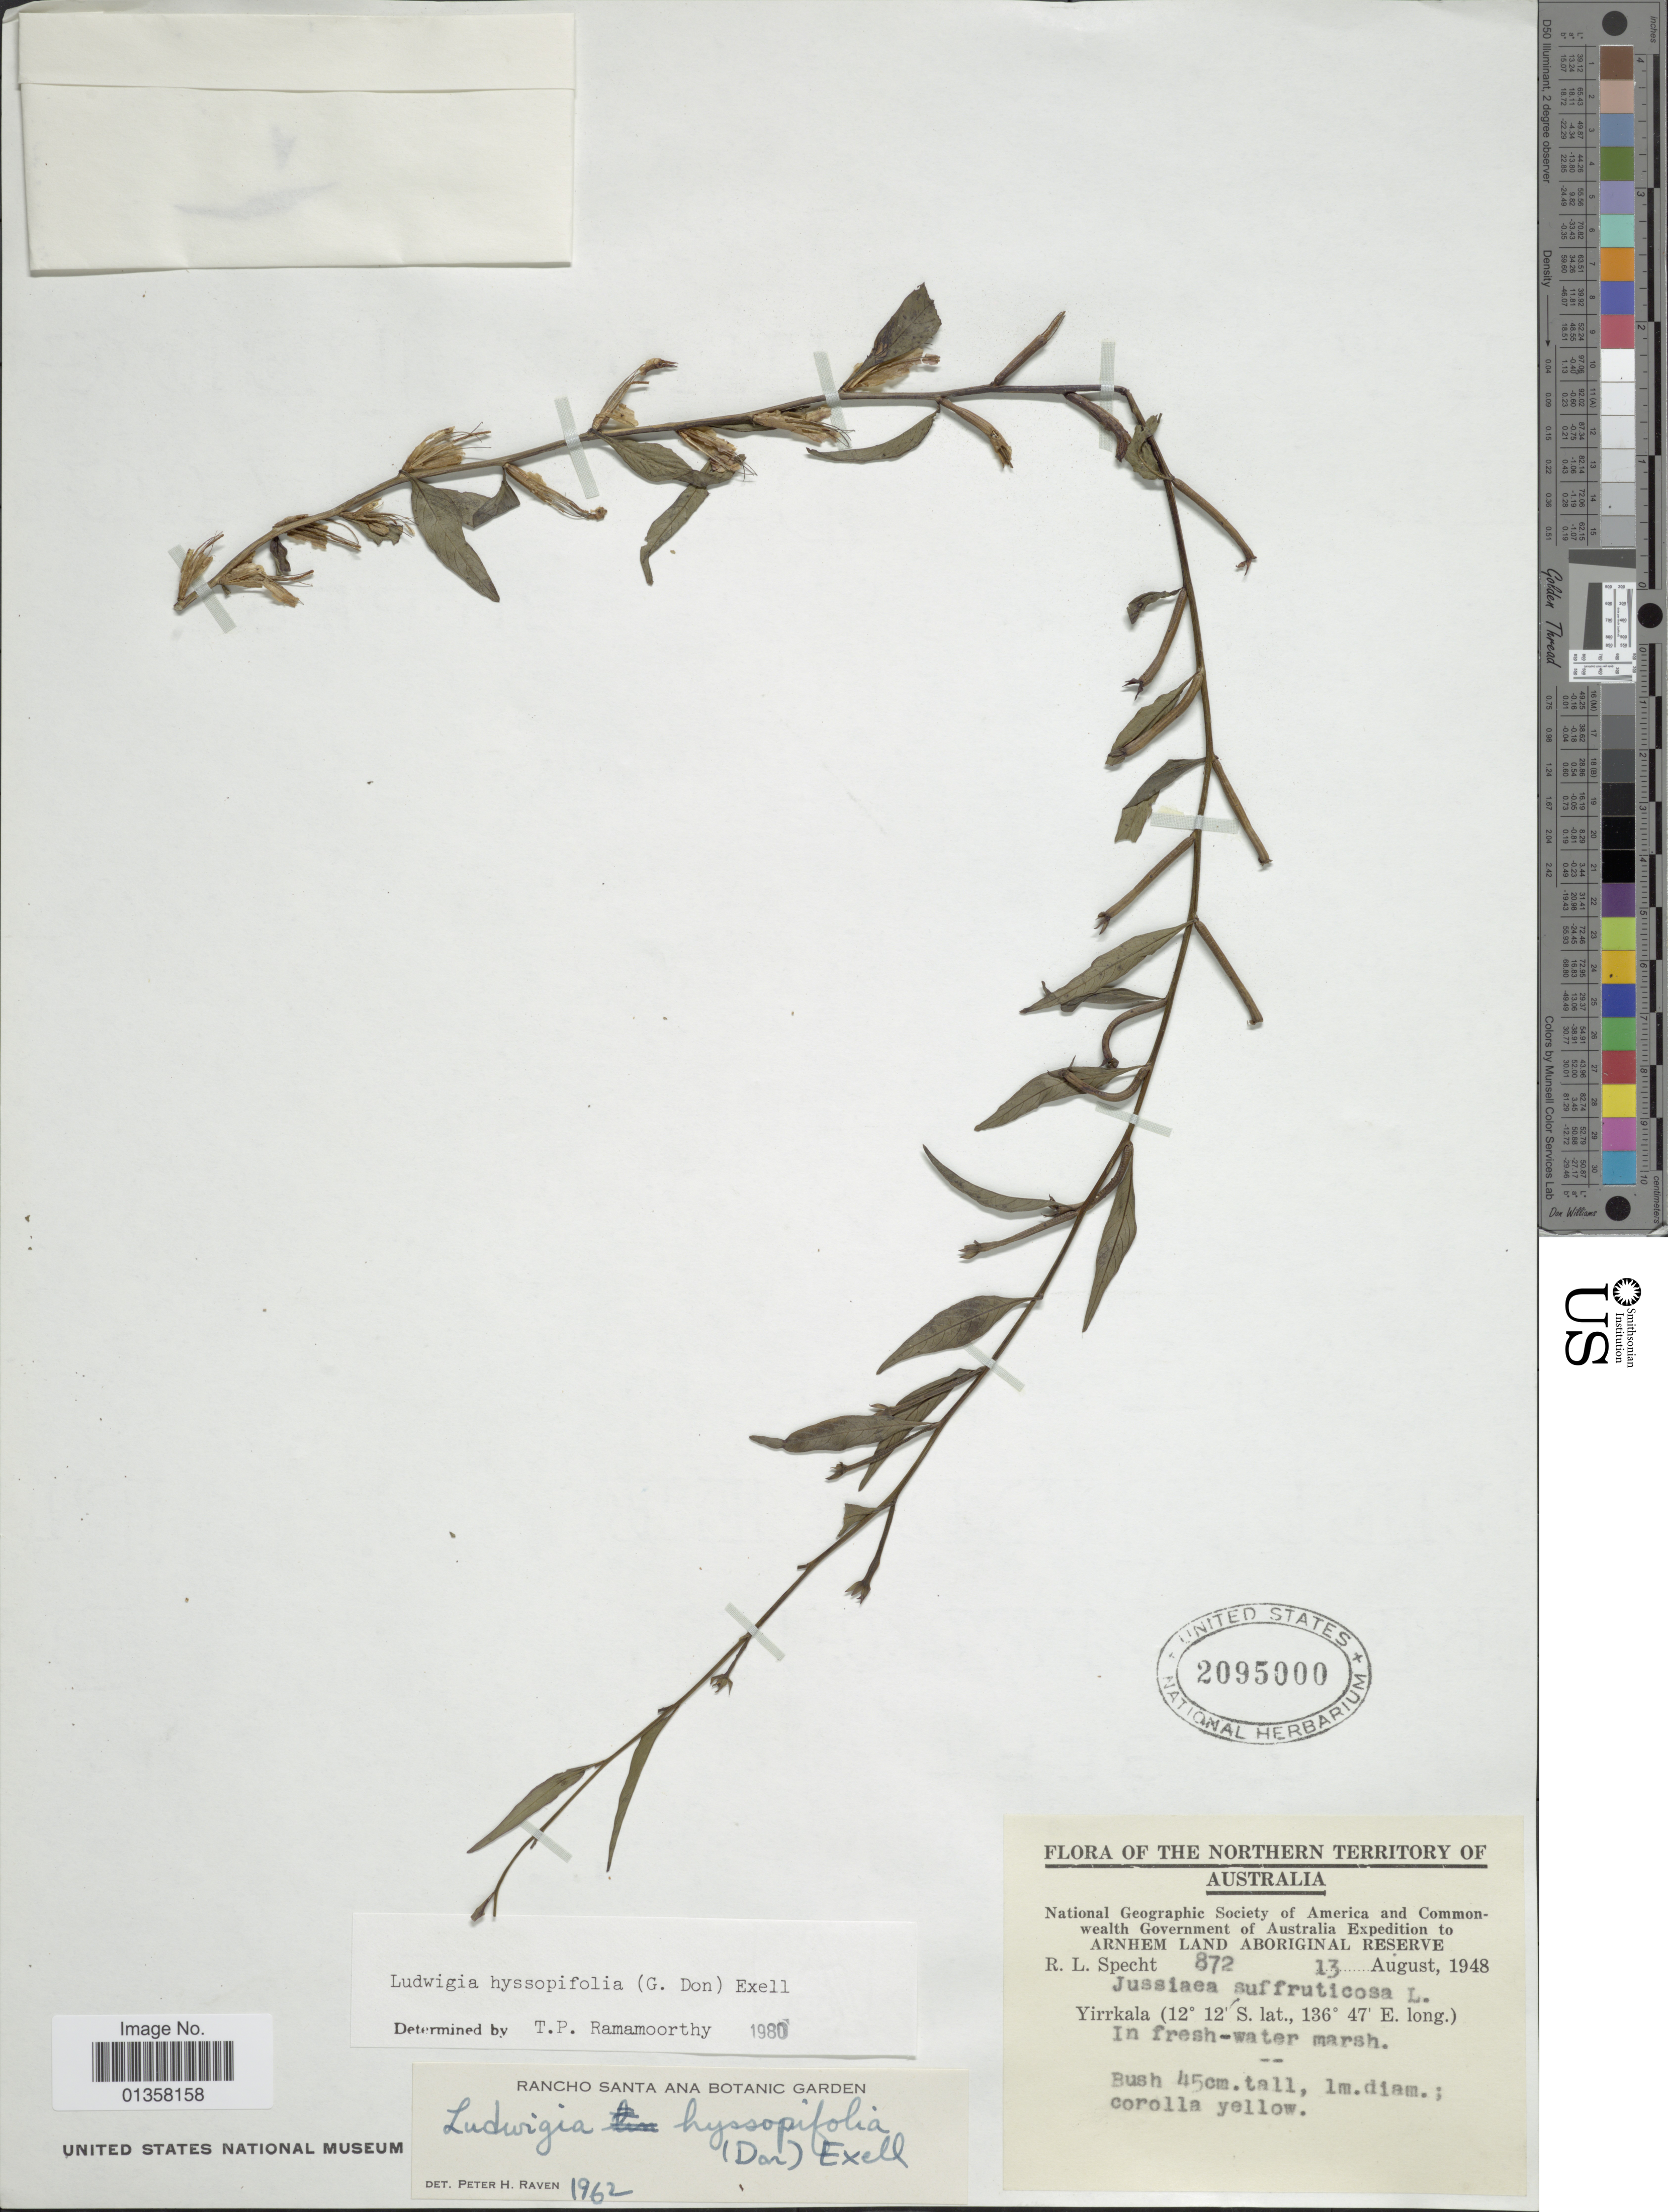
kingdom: Plantae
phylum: Tracheophyta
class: Magnoliopsida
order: Myrtales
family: Onagraceae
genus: Ludwigia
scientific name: Ludwigia hyssopifolia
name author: (G. Don) Exell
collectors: R. L. Specht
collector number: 872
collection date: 1948-08-13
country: Australia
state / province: Northern Territory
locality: Yirrkala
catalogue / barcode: US 2095000